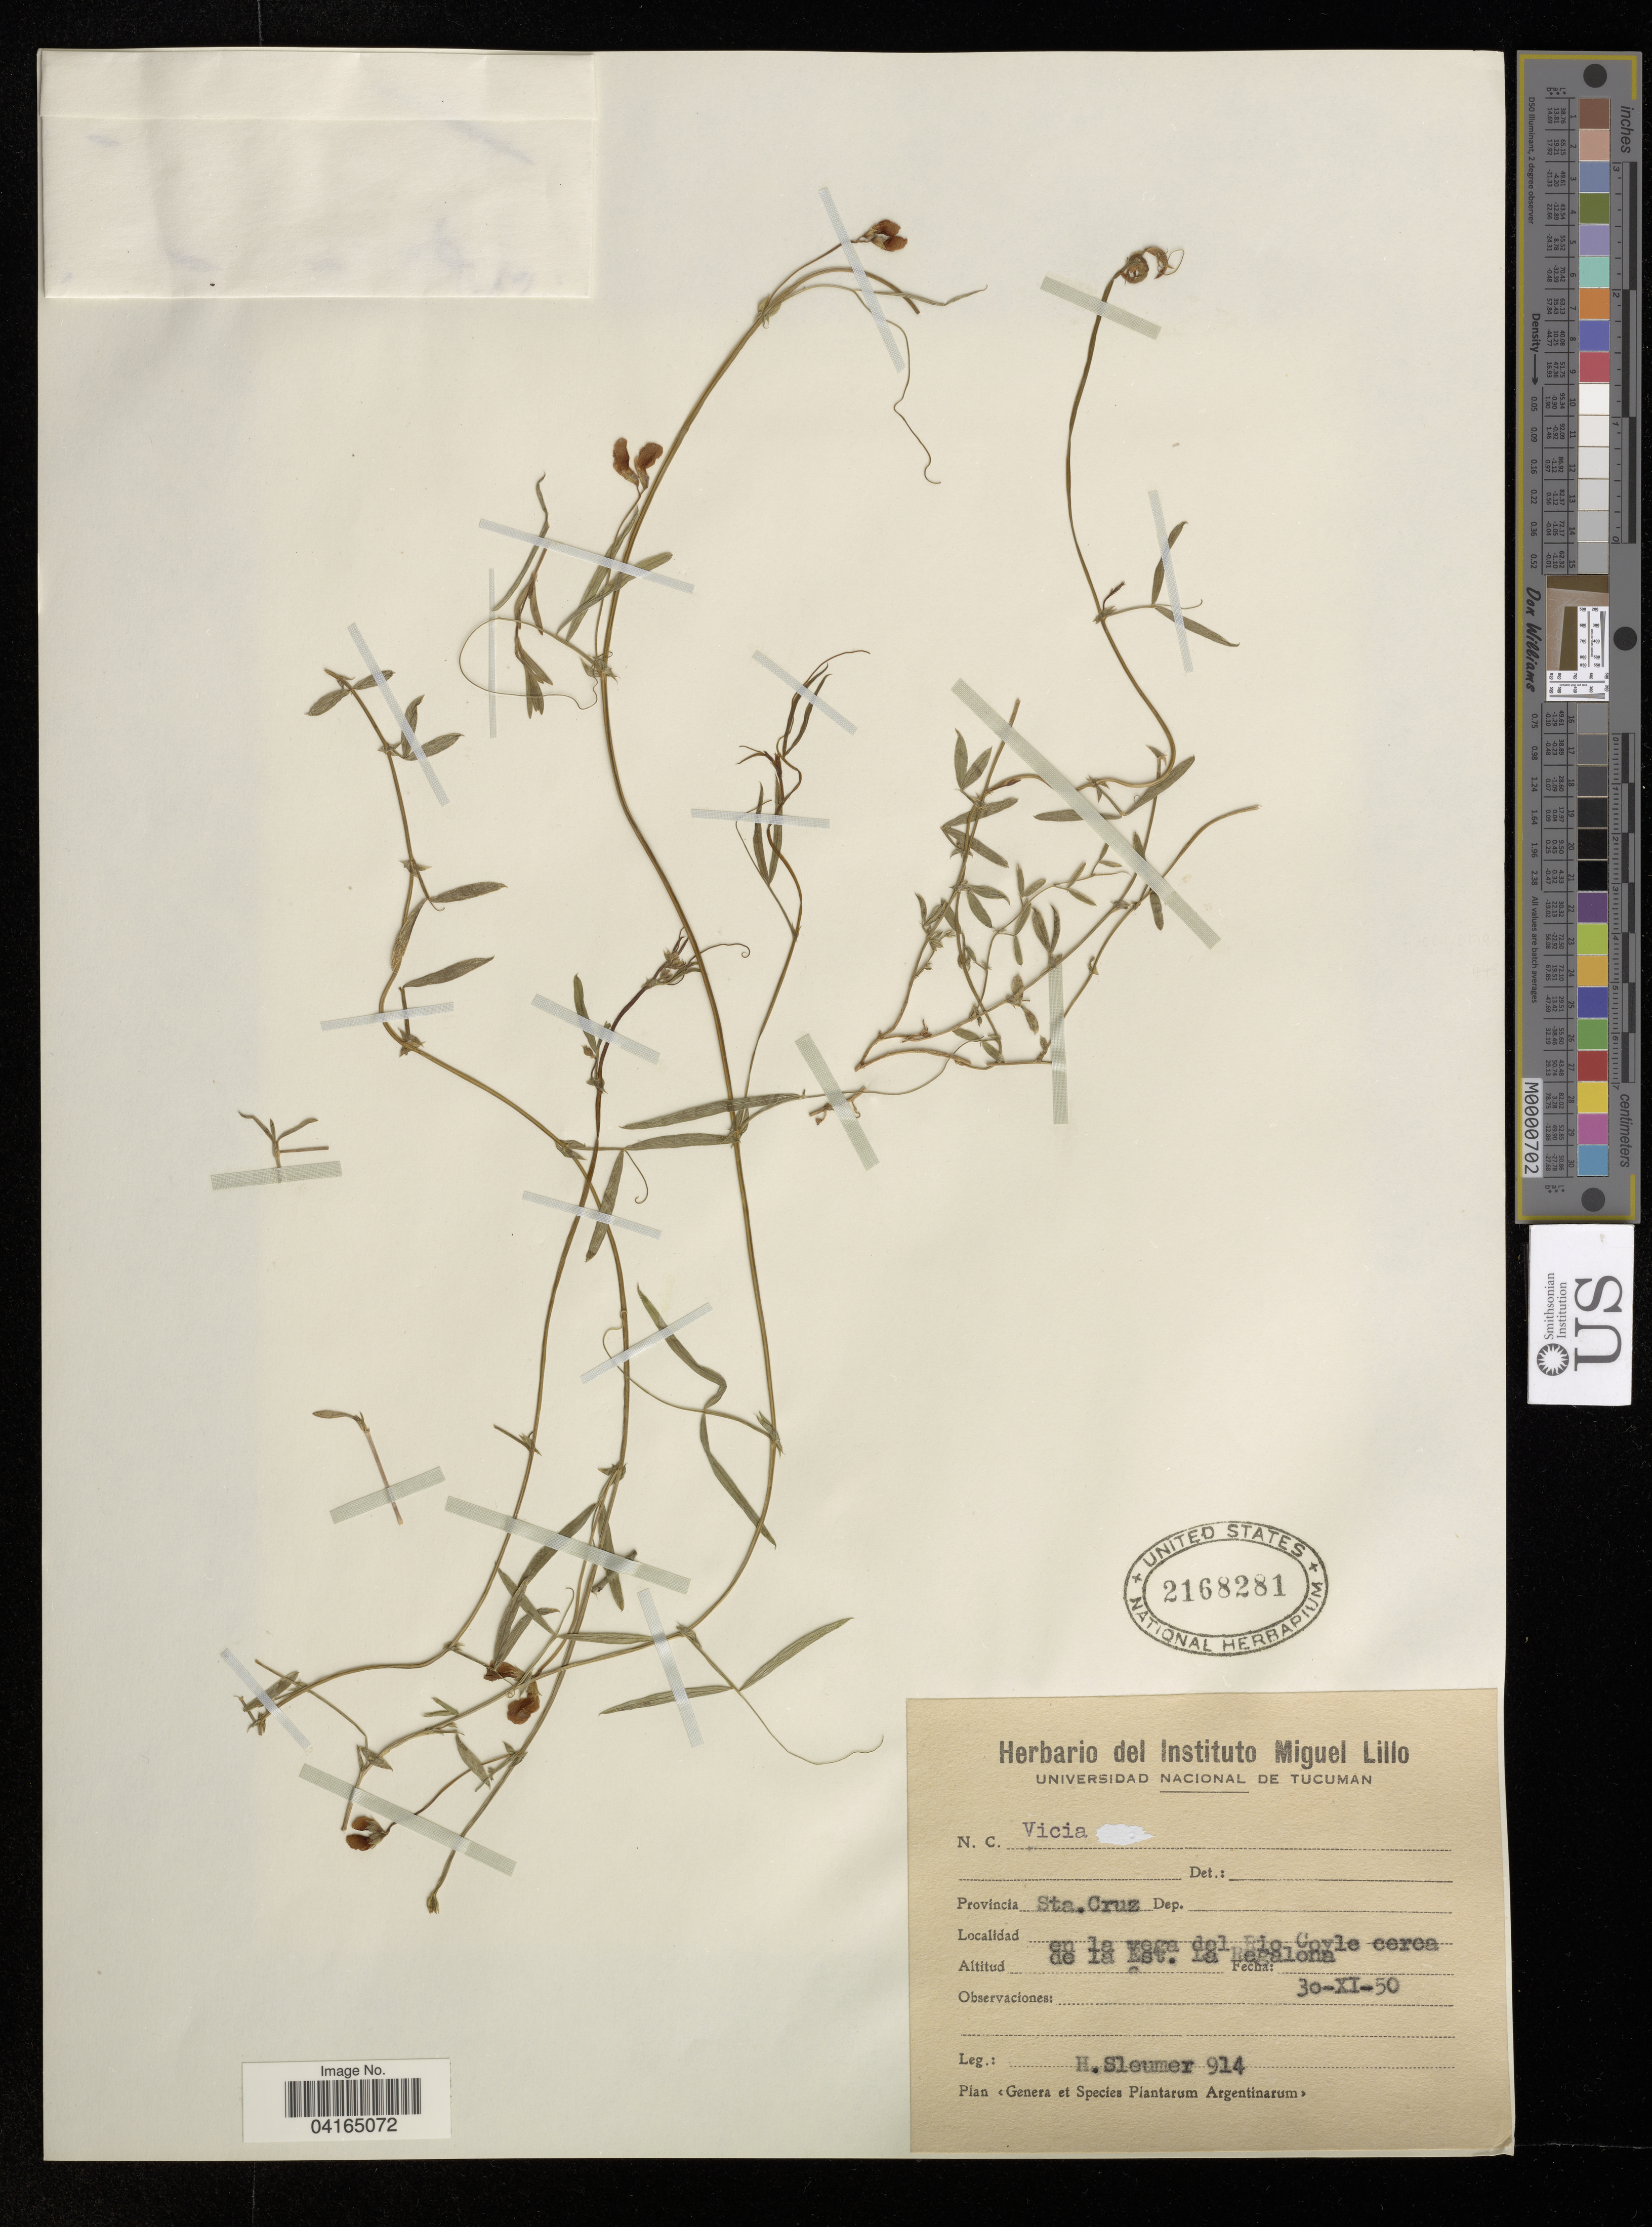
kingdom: Plantae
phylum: Tracheophyta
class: Magnoliopsida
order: Fabales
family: Fabaceae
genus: Vicia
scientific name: Vicia sp.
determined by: Hechenleitner, Paulina, RBG Edinburgh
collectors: H. O. Sleumer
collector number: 914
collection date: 1950-11-30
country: Argentina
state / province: Santa Cruz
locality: Provincia Sta. Cruz. En la vega del Rio Coyle cerca de la Est. La Regalona.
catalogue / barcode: US 2168281